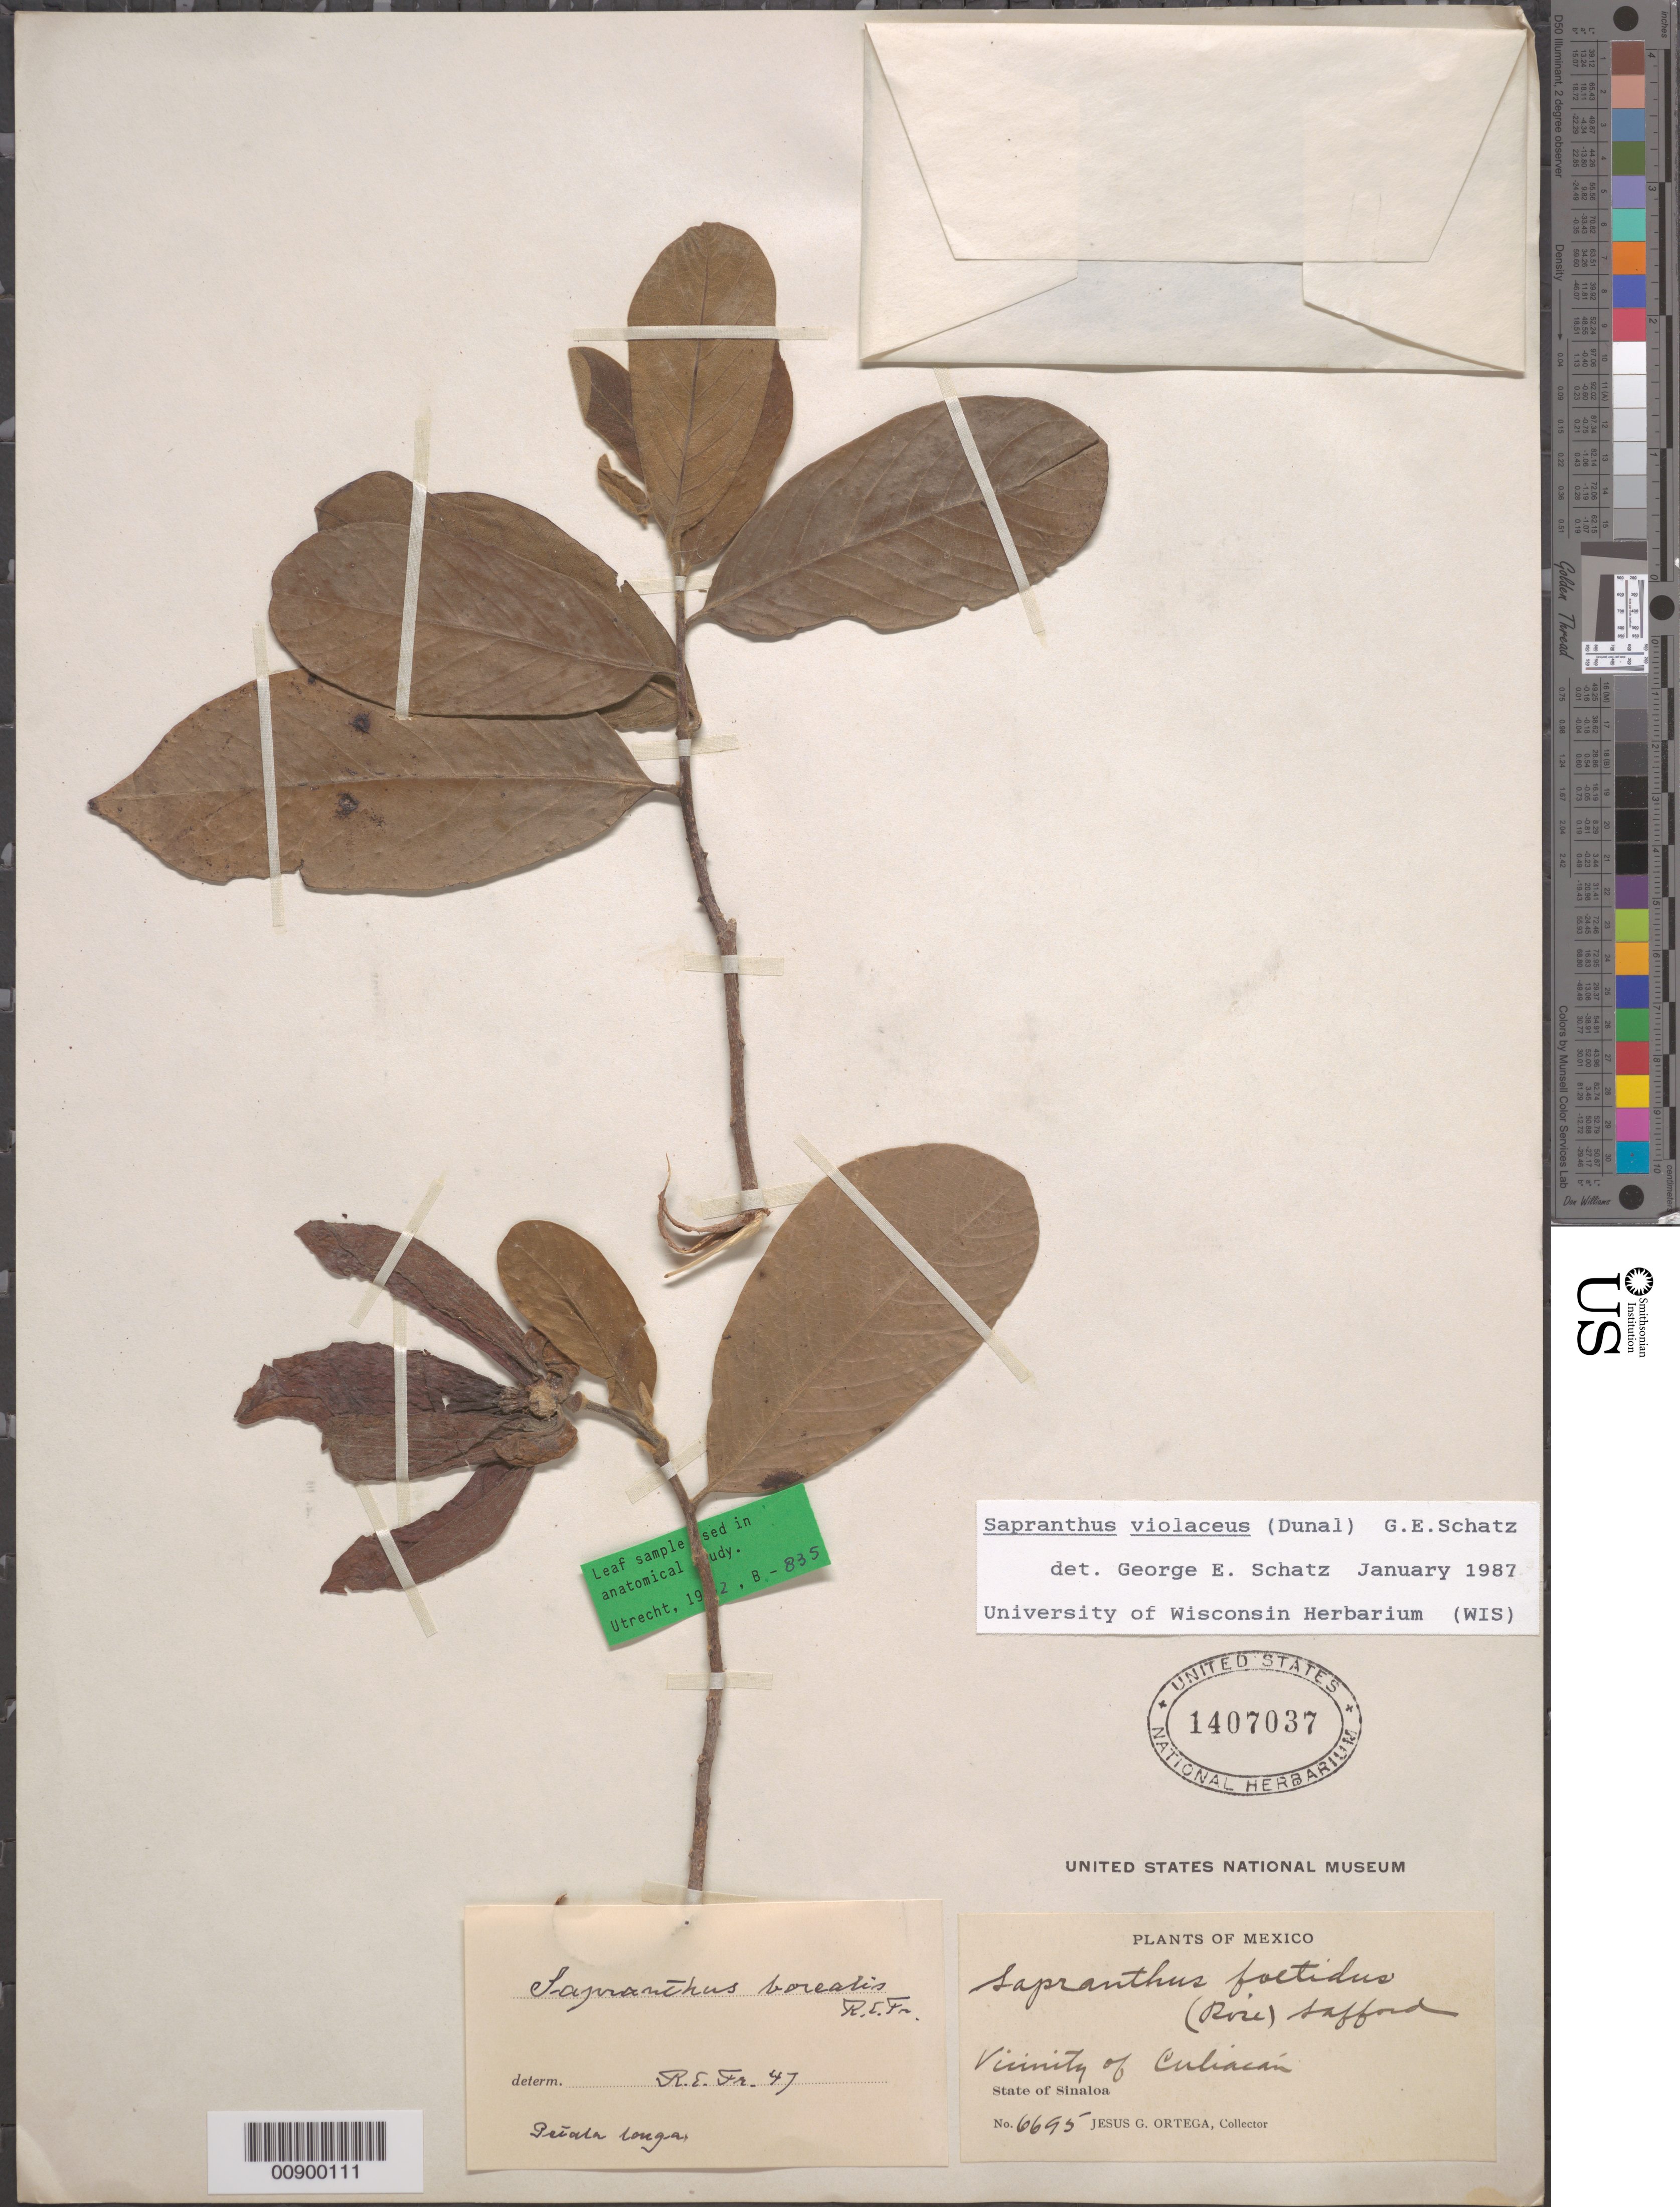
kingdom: Plantae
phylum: Tracheophyta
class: Magnoliopsida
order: Magnoliales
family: Annonaceae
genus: Sapranthus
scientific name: Sapranthus violaceus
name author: (Dunal) Saff.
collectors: J. Ortega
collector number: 6695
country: Mexico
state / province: Sinaloa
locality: Vicinity of Culiacán, Sinaloa.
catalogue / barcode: US 1407037